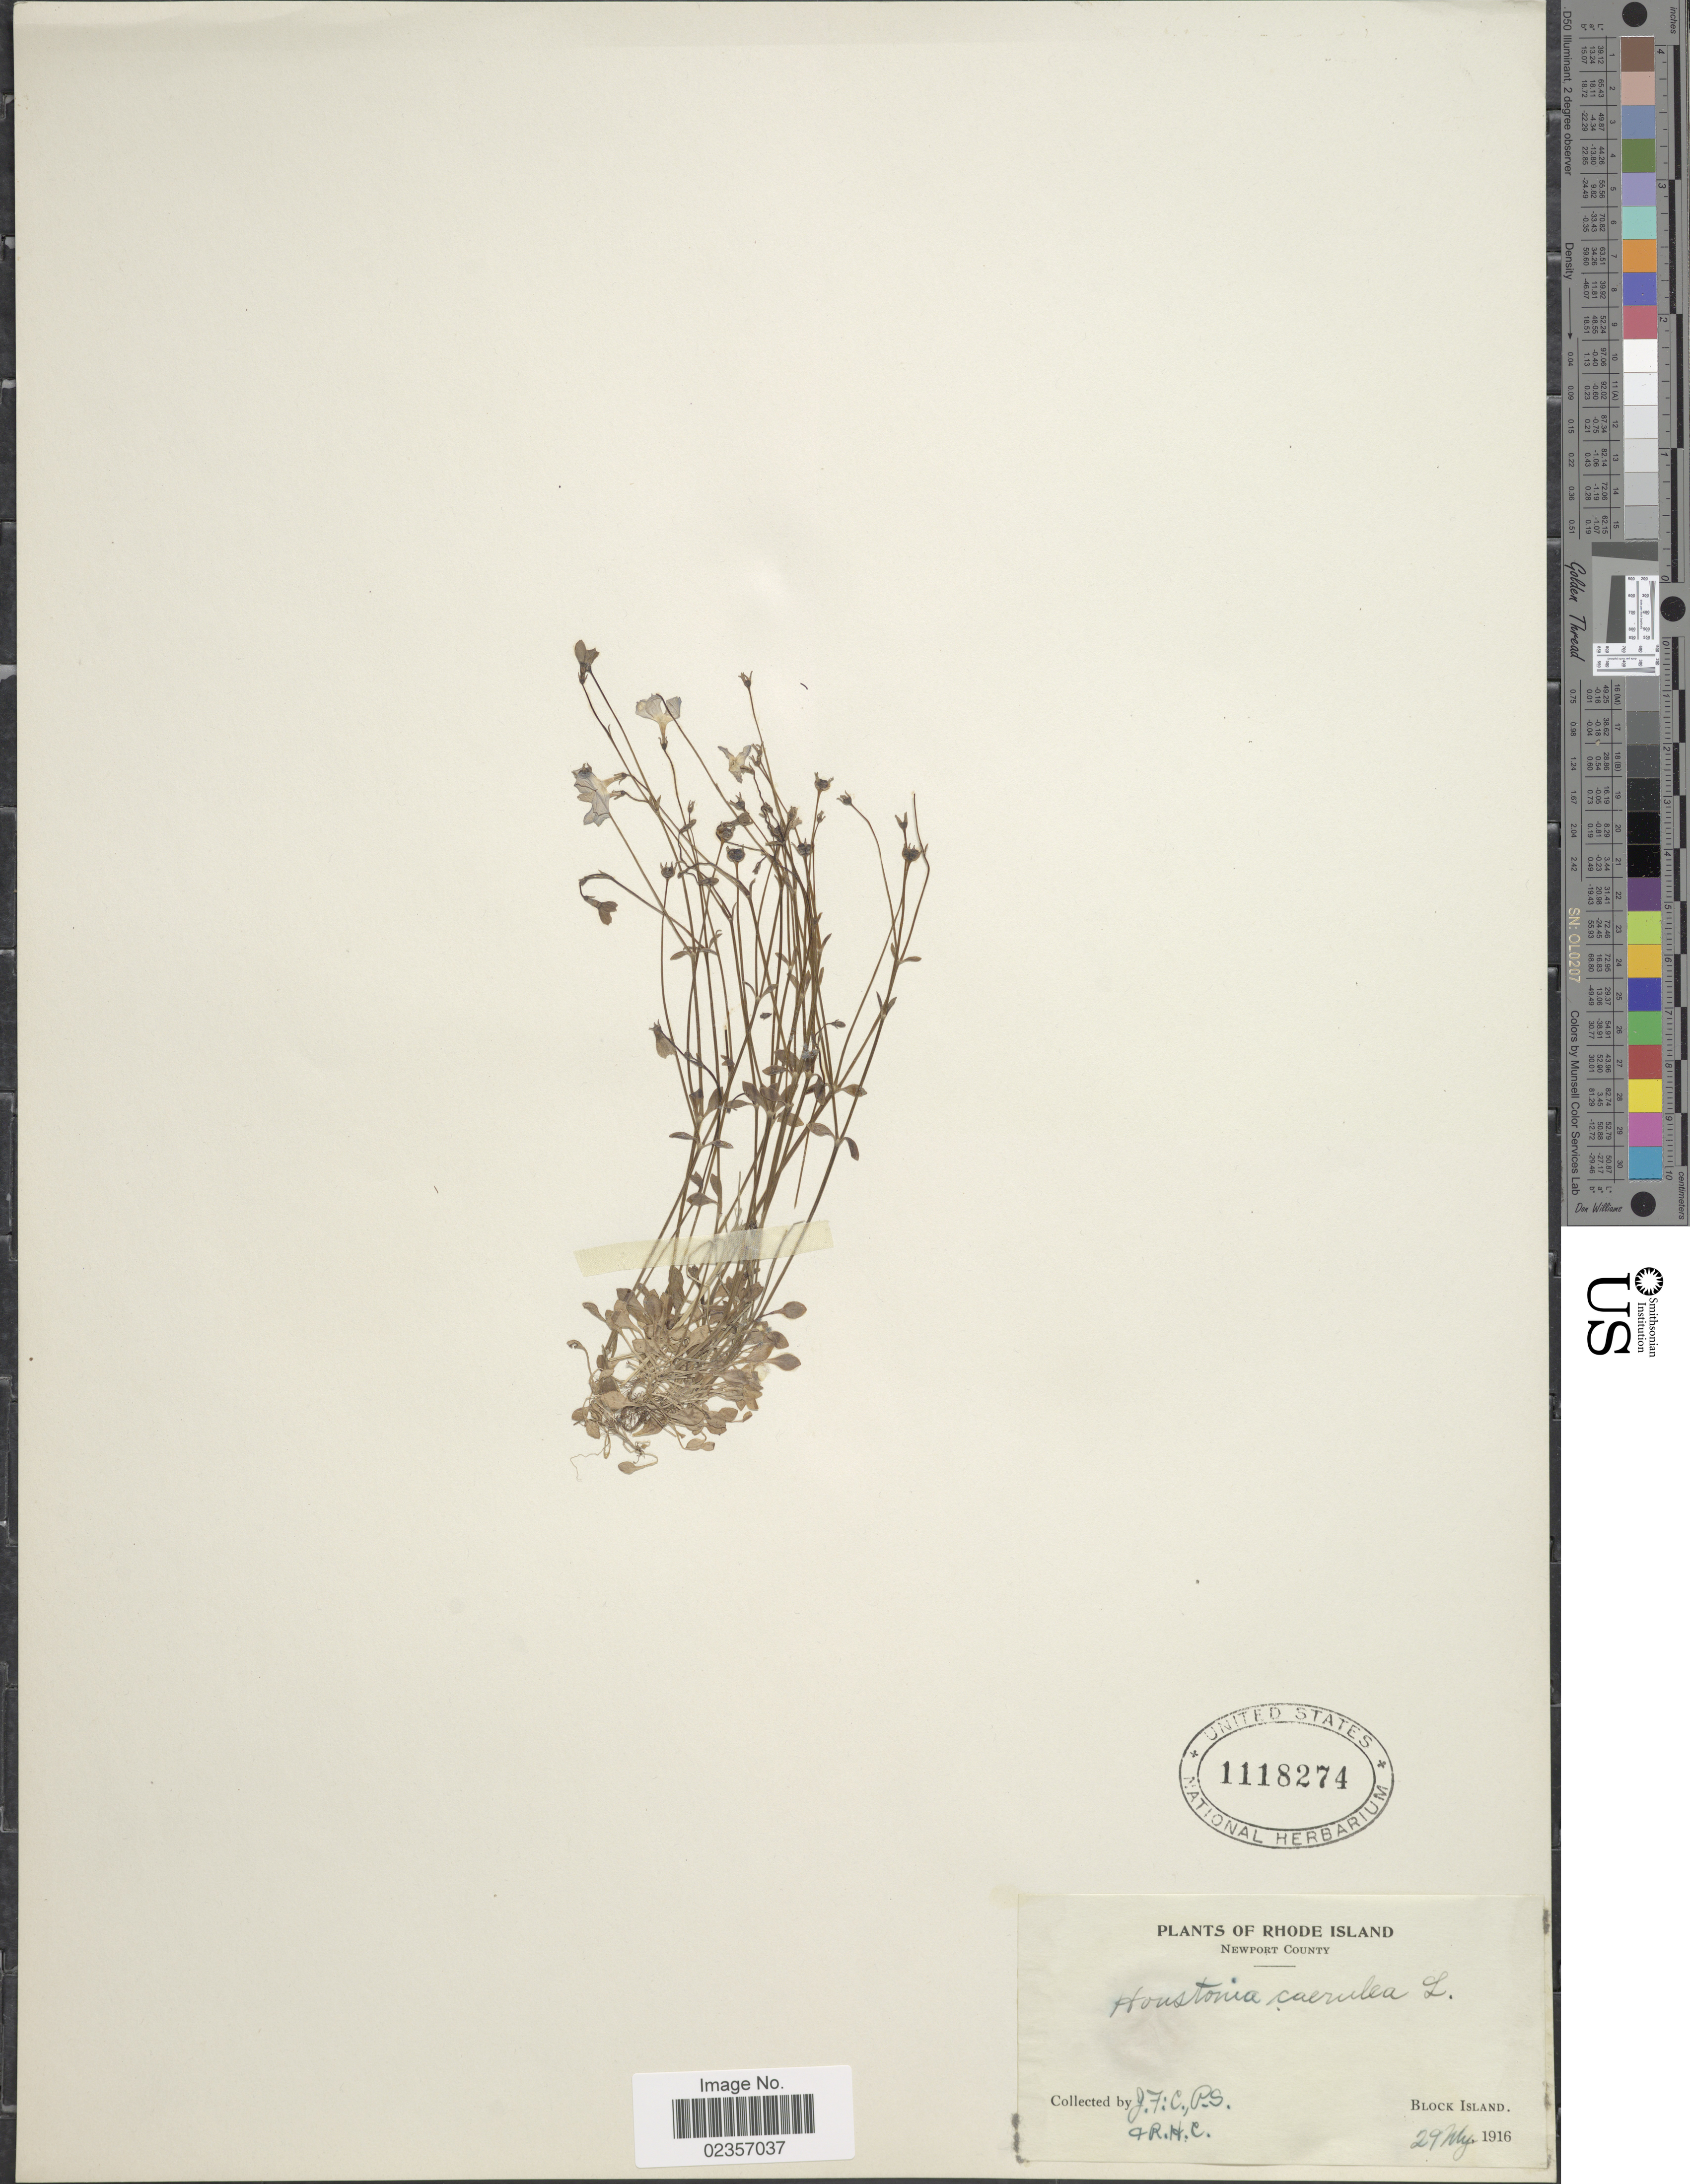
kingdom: Plantae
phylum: Tracheophyta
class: Magnoliopsida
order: Gentianales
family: Rubiaceae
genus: Houstonia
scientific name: Houstonia caerulea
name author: L.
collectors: J. Collins, P. S. & R. H. C.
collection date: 1916-07-29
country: United States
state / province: Rhode Island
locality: Newport County, Block Island.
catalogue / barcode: US 1118274